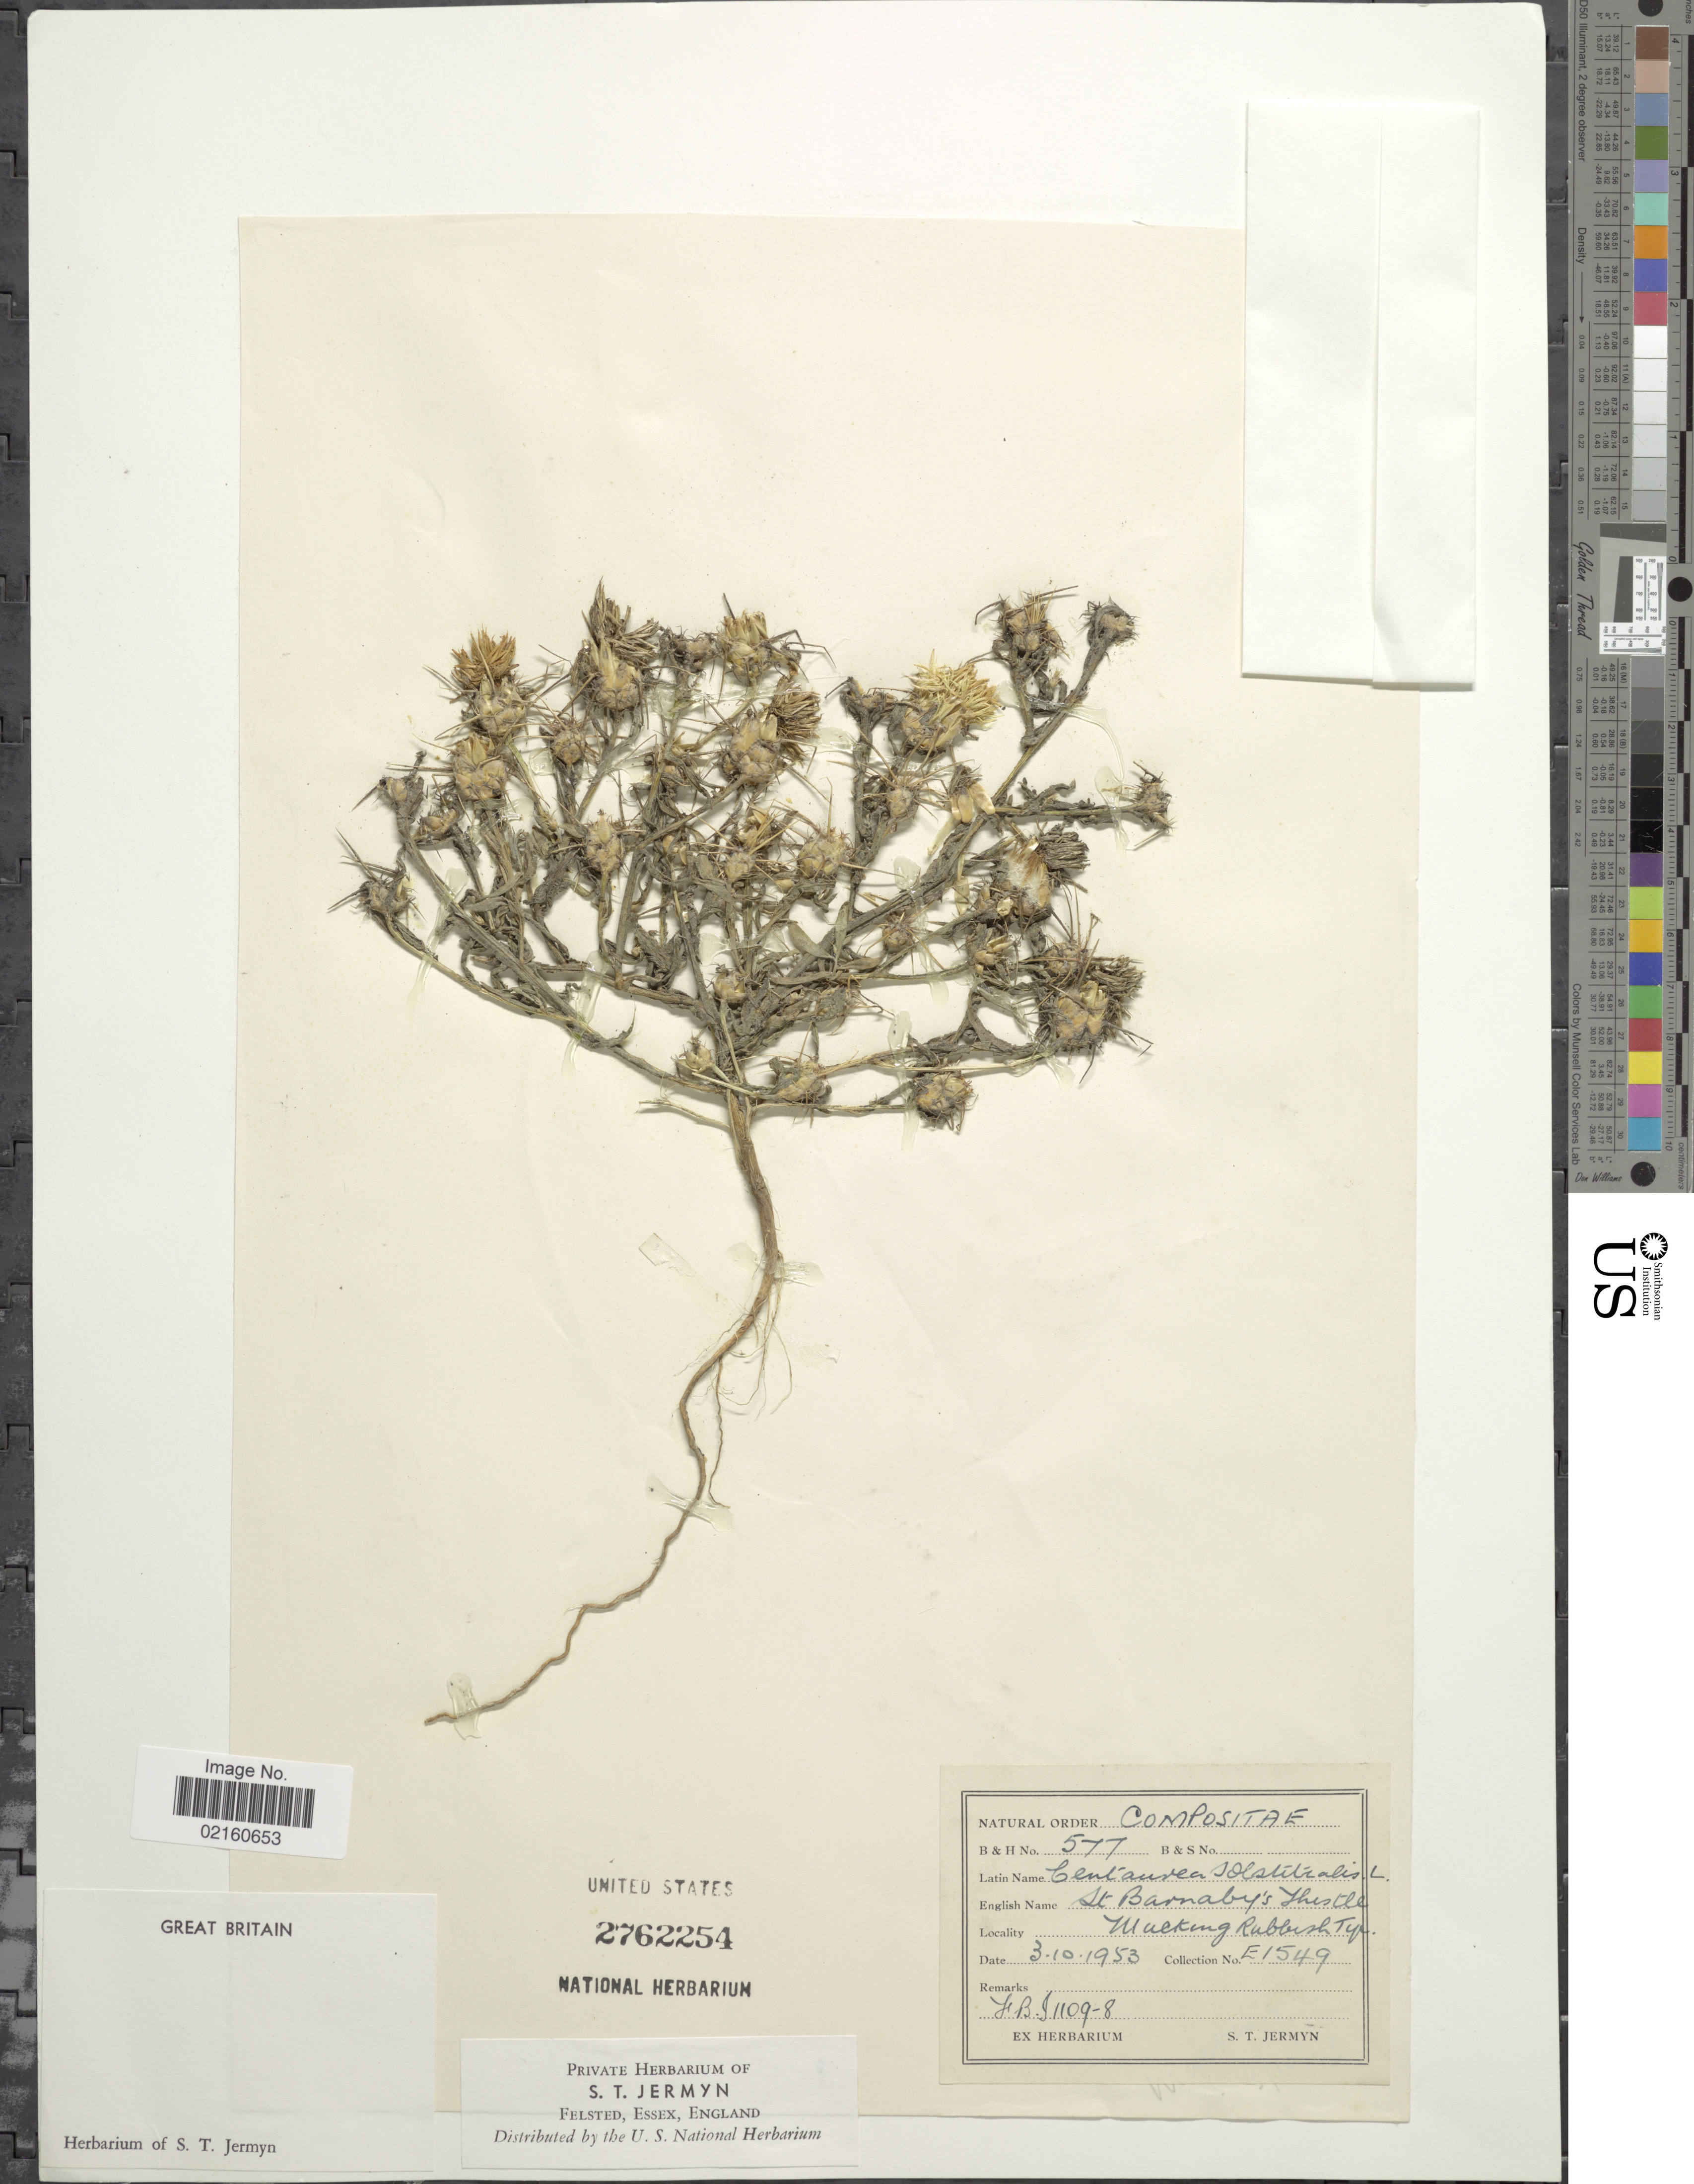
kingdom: Plantae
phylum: Tracheophyta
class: Magnoliopsida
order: Asterales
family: Asteraceae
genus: Centaurea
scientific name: Centaurea solstitialis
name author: L.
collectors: S. Jermyn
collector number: E1549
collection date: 1953-10-03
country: United Kingdom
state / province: England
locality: Great Britain, Mucking Rubbish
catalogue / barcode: US 2762254